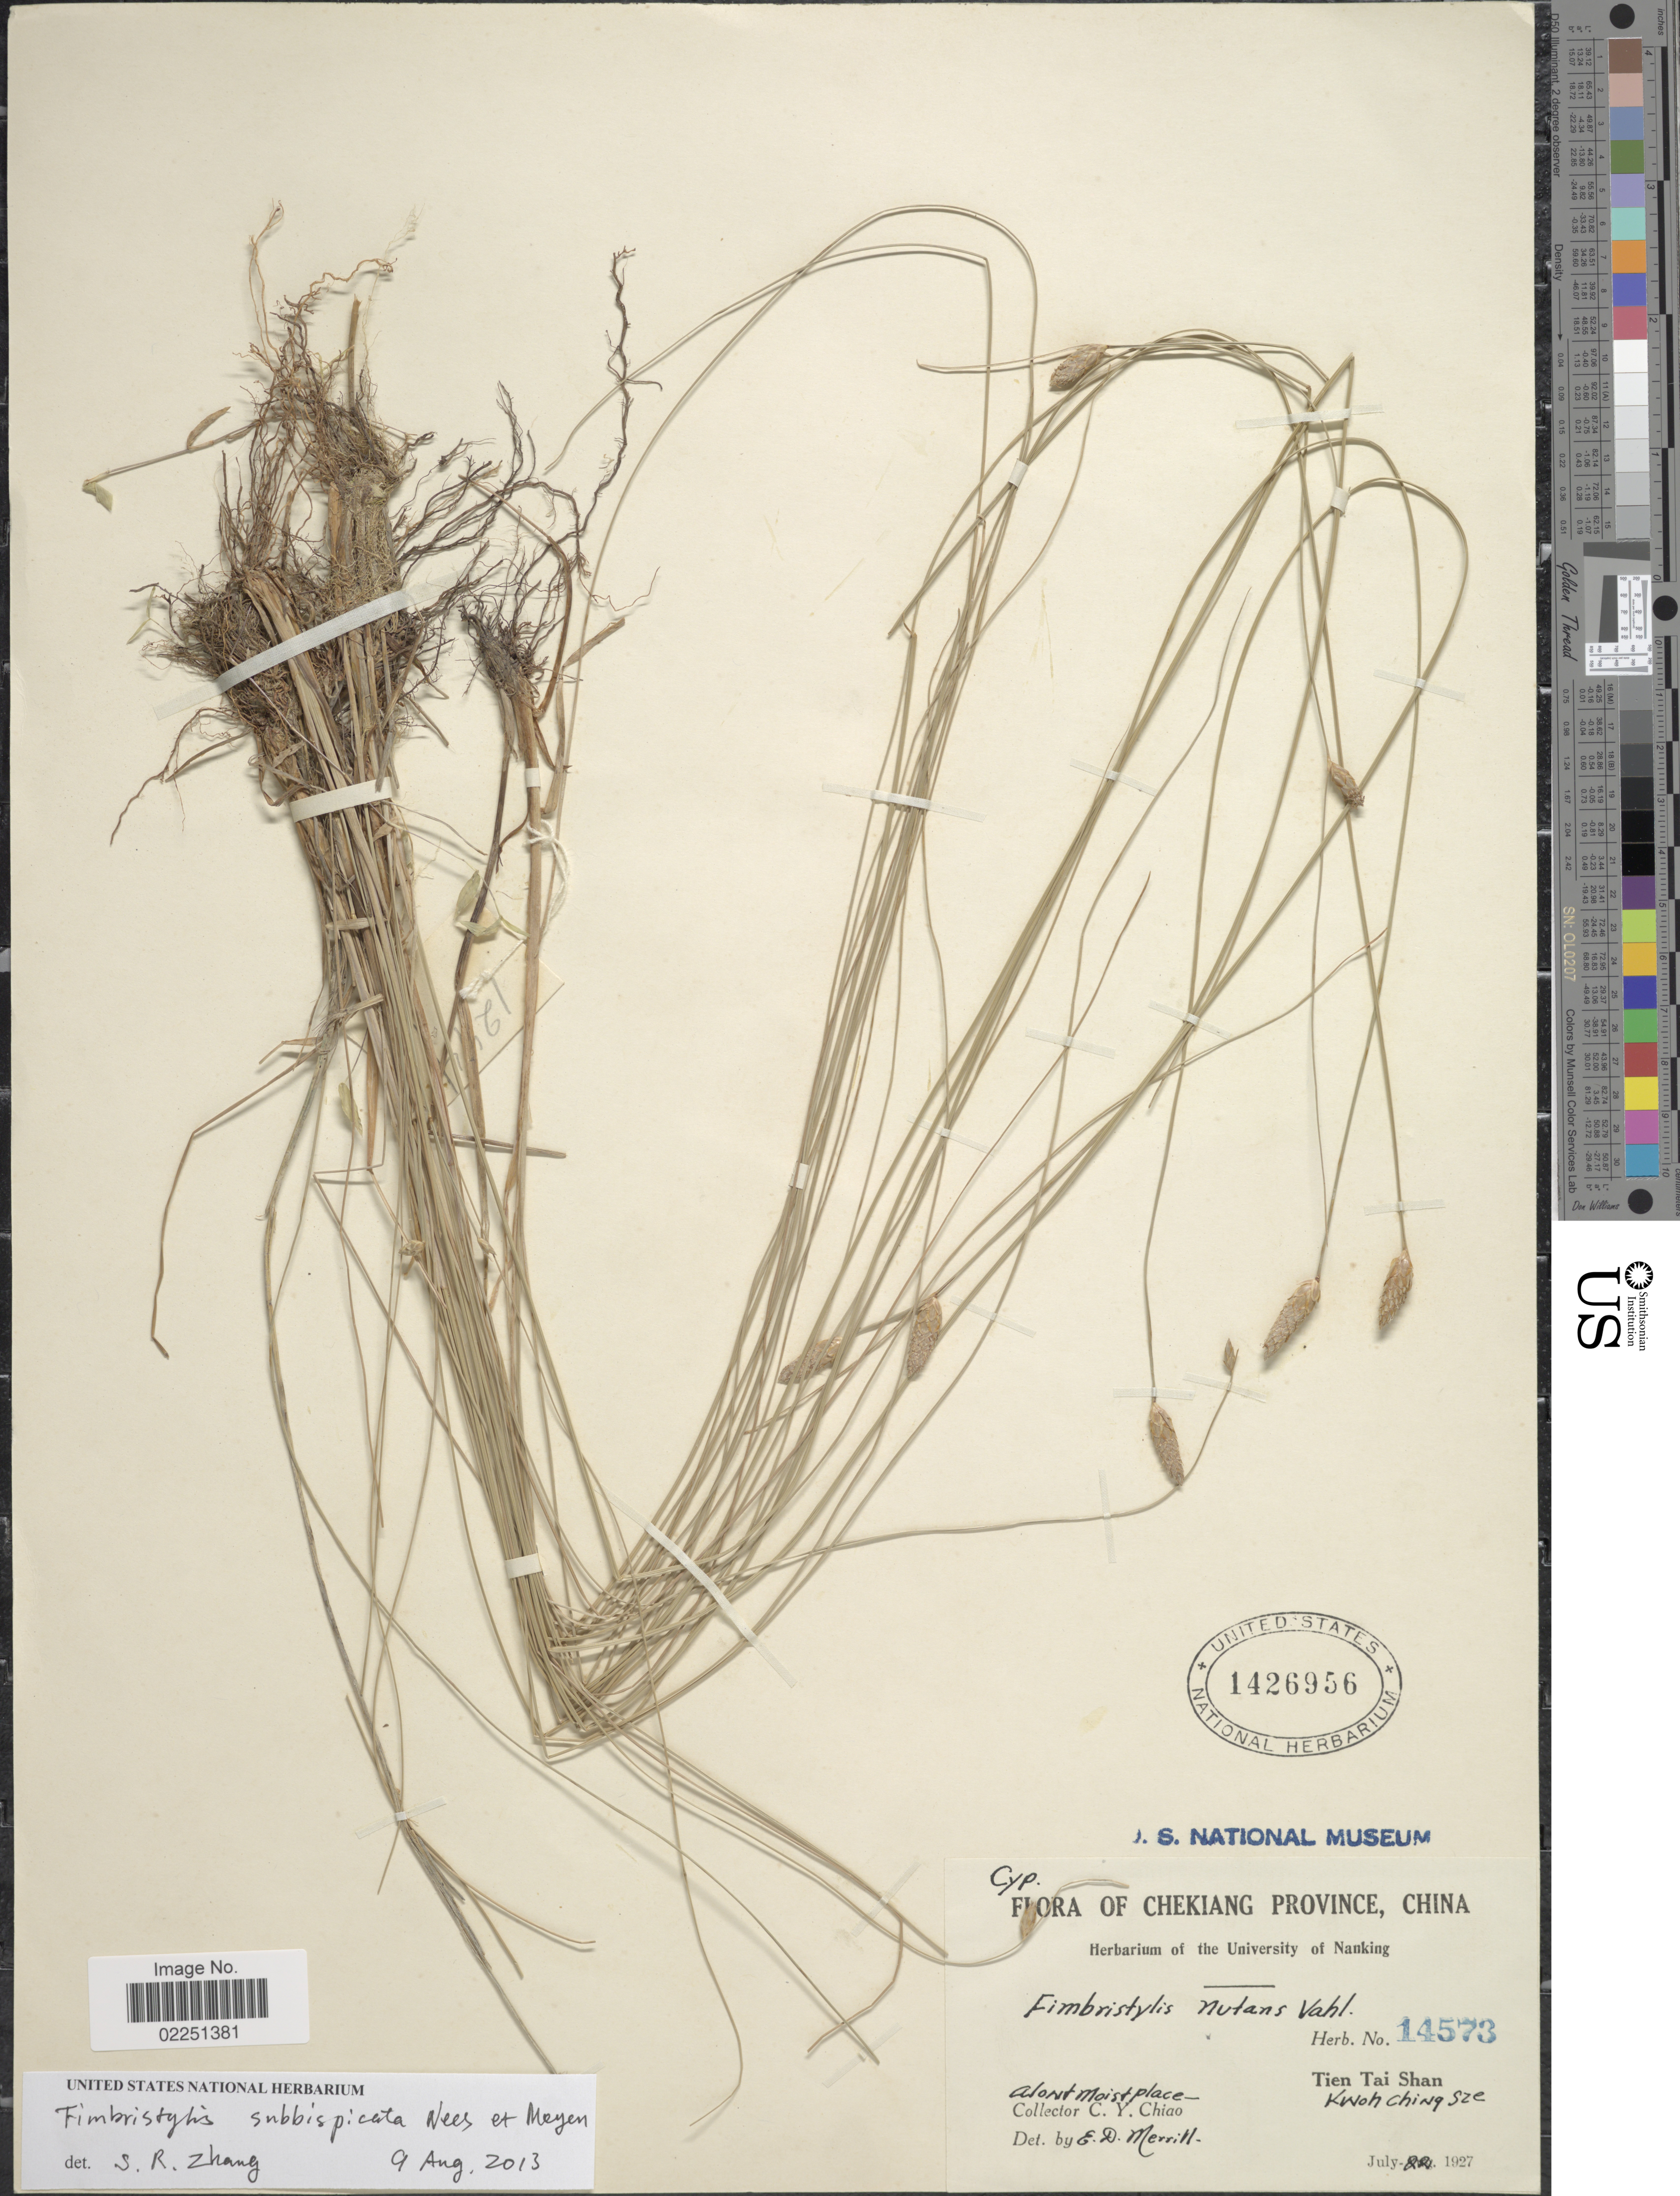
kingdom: Plantae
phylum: Tracheophyta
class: Liliopsida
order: Poales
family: Cyperaceae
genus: Fimbristylis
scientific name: Fimbristylis subbispicata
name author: Nees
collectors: C. Y. Chiao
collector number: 14573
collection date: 1927-07-22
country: China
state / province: Zhejiang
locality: Chekiang Province, Tien Tai Shan, Kwoh Ching Sze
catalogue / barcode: US 1426956